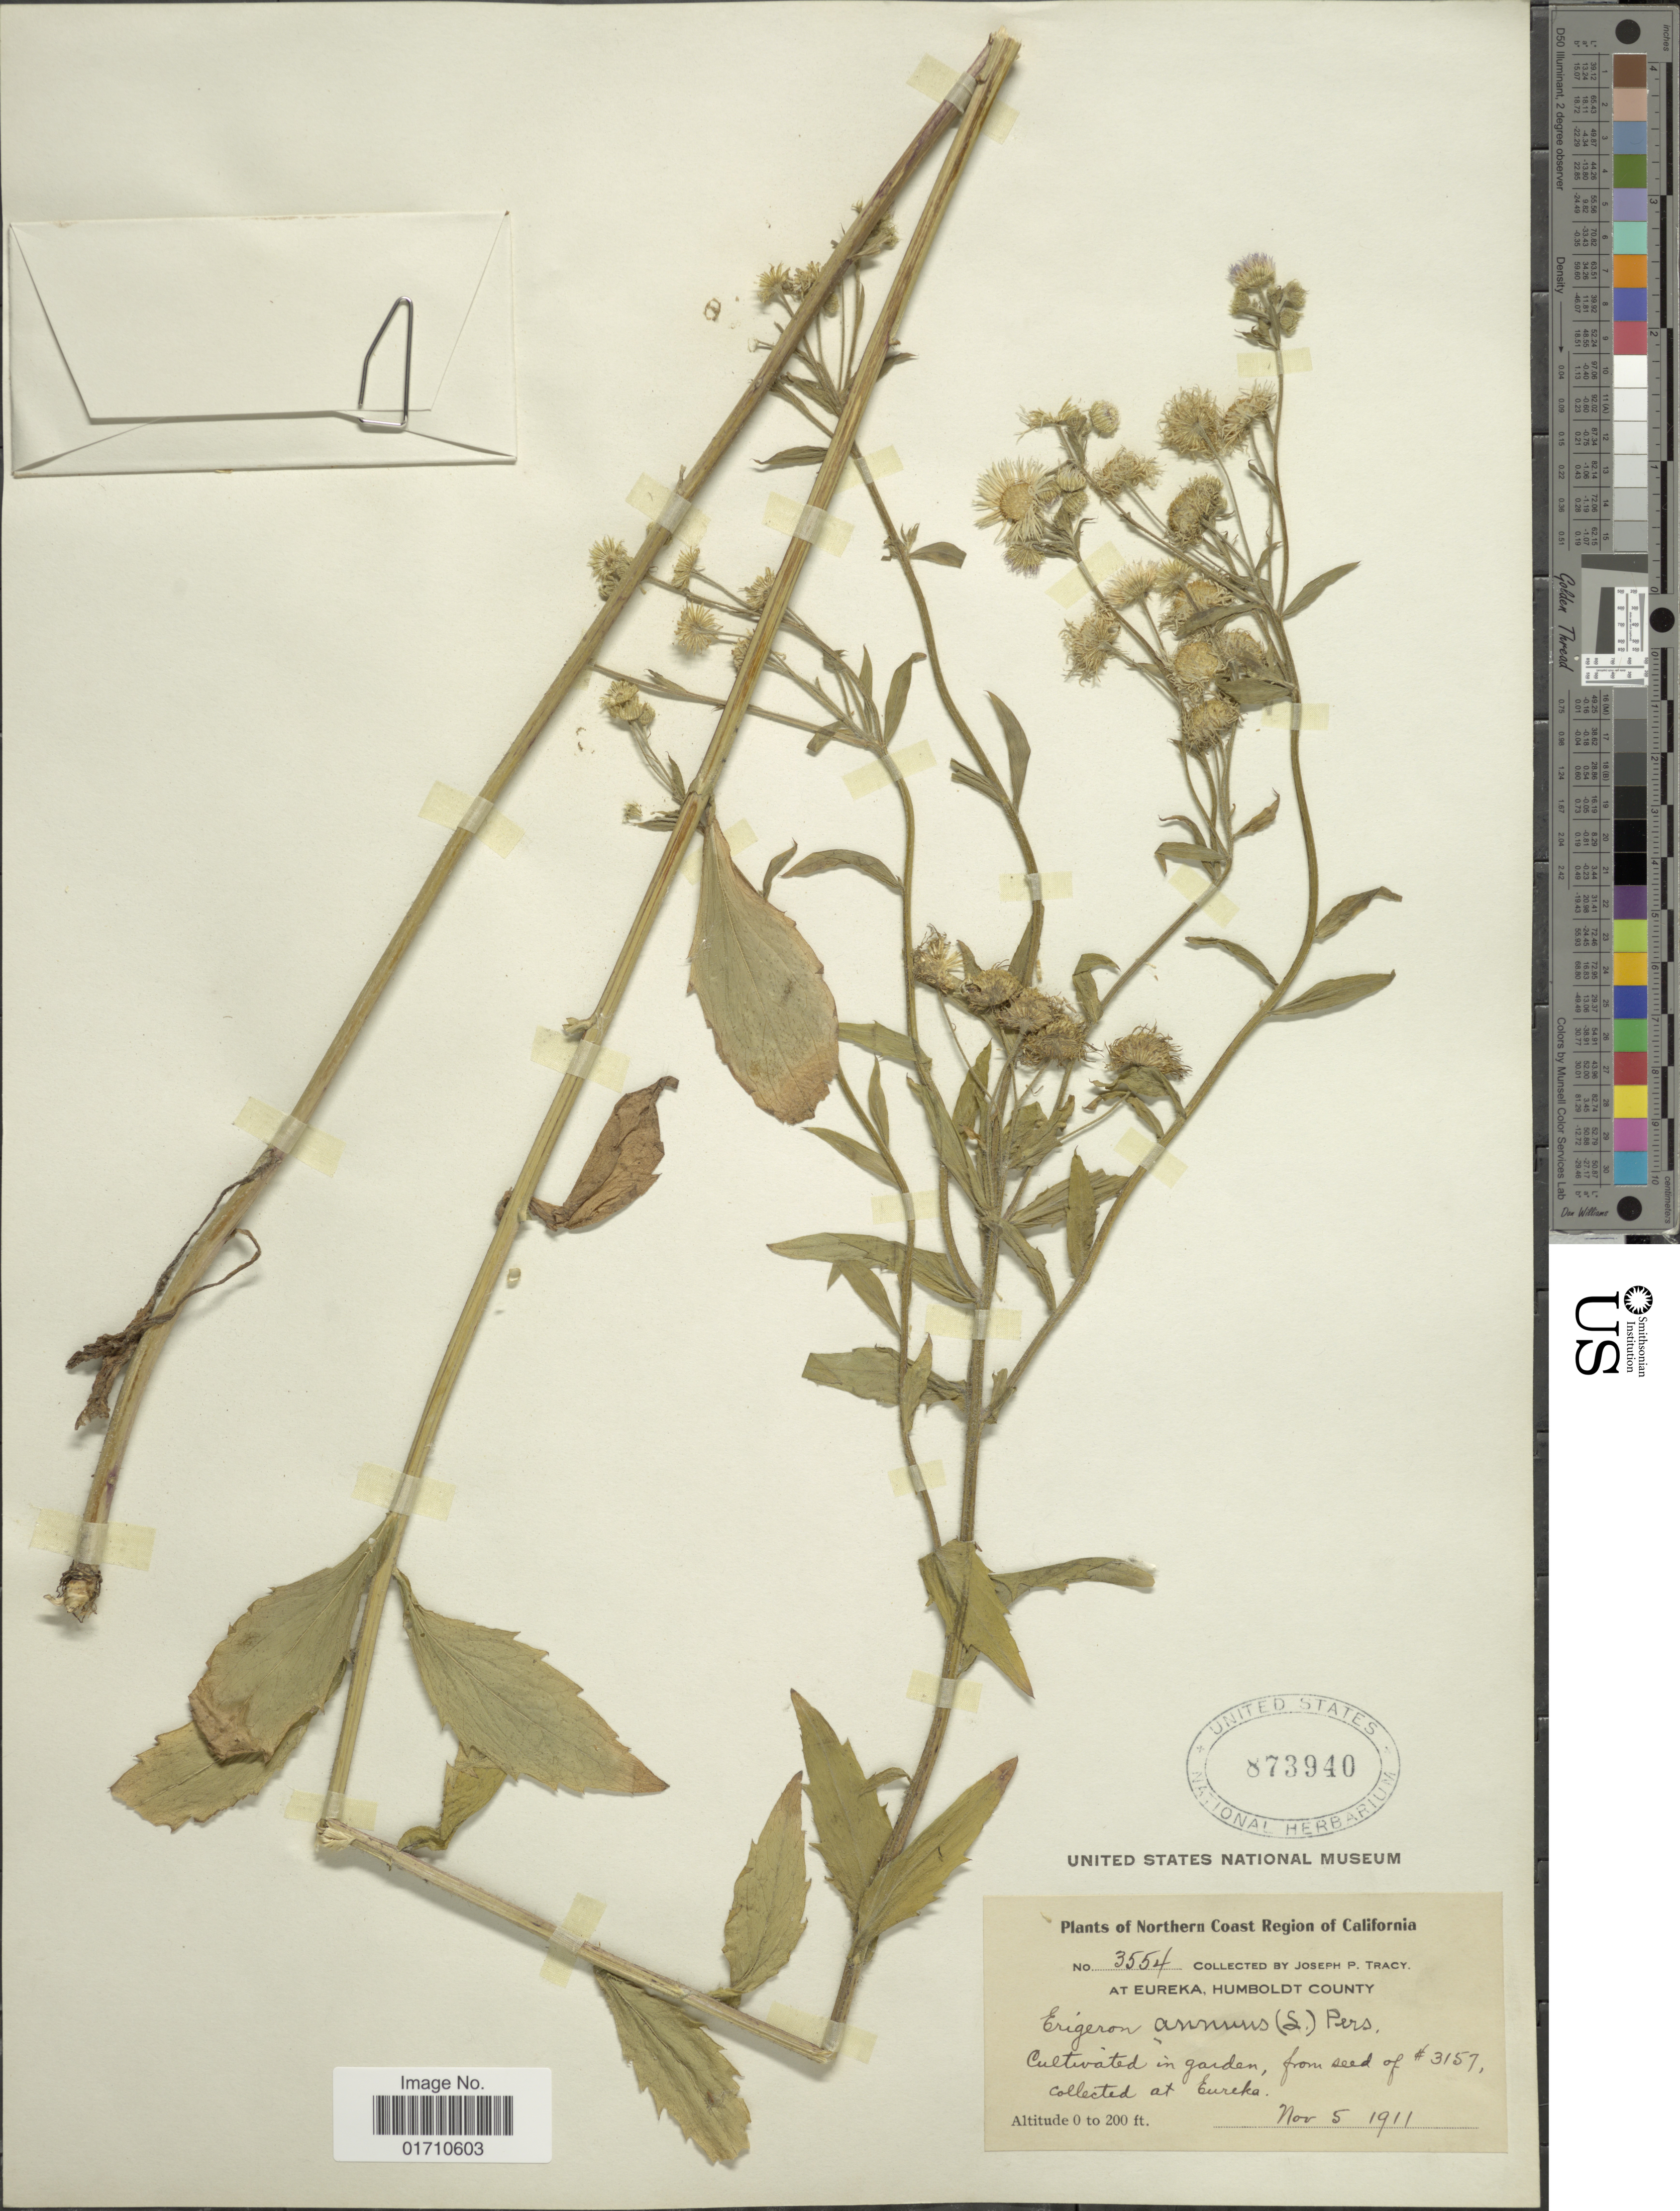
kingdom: Plantae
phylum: Tracheophyta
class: Magnoliopsida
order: Asterales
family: Asteraceae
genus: Erigeron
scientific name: Erigeron annuus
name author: (L.) Pers.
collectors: J. Tracy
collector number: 3554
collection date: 1911-11-05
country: United States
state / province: California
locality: Northern Coast Region of California, Cutivated in garden, from seed of # 3157, collected at Eureka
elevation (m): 0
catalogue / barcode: US 873940